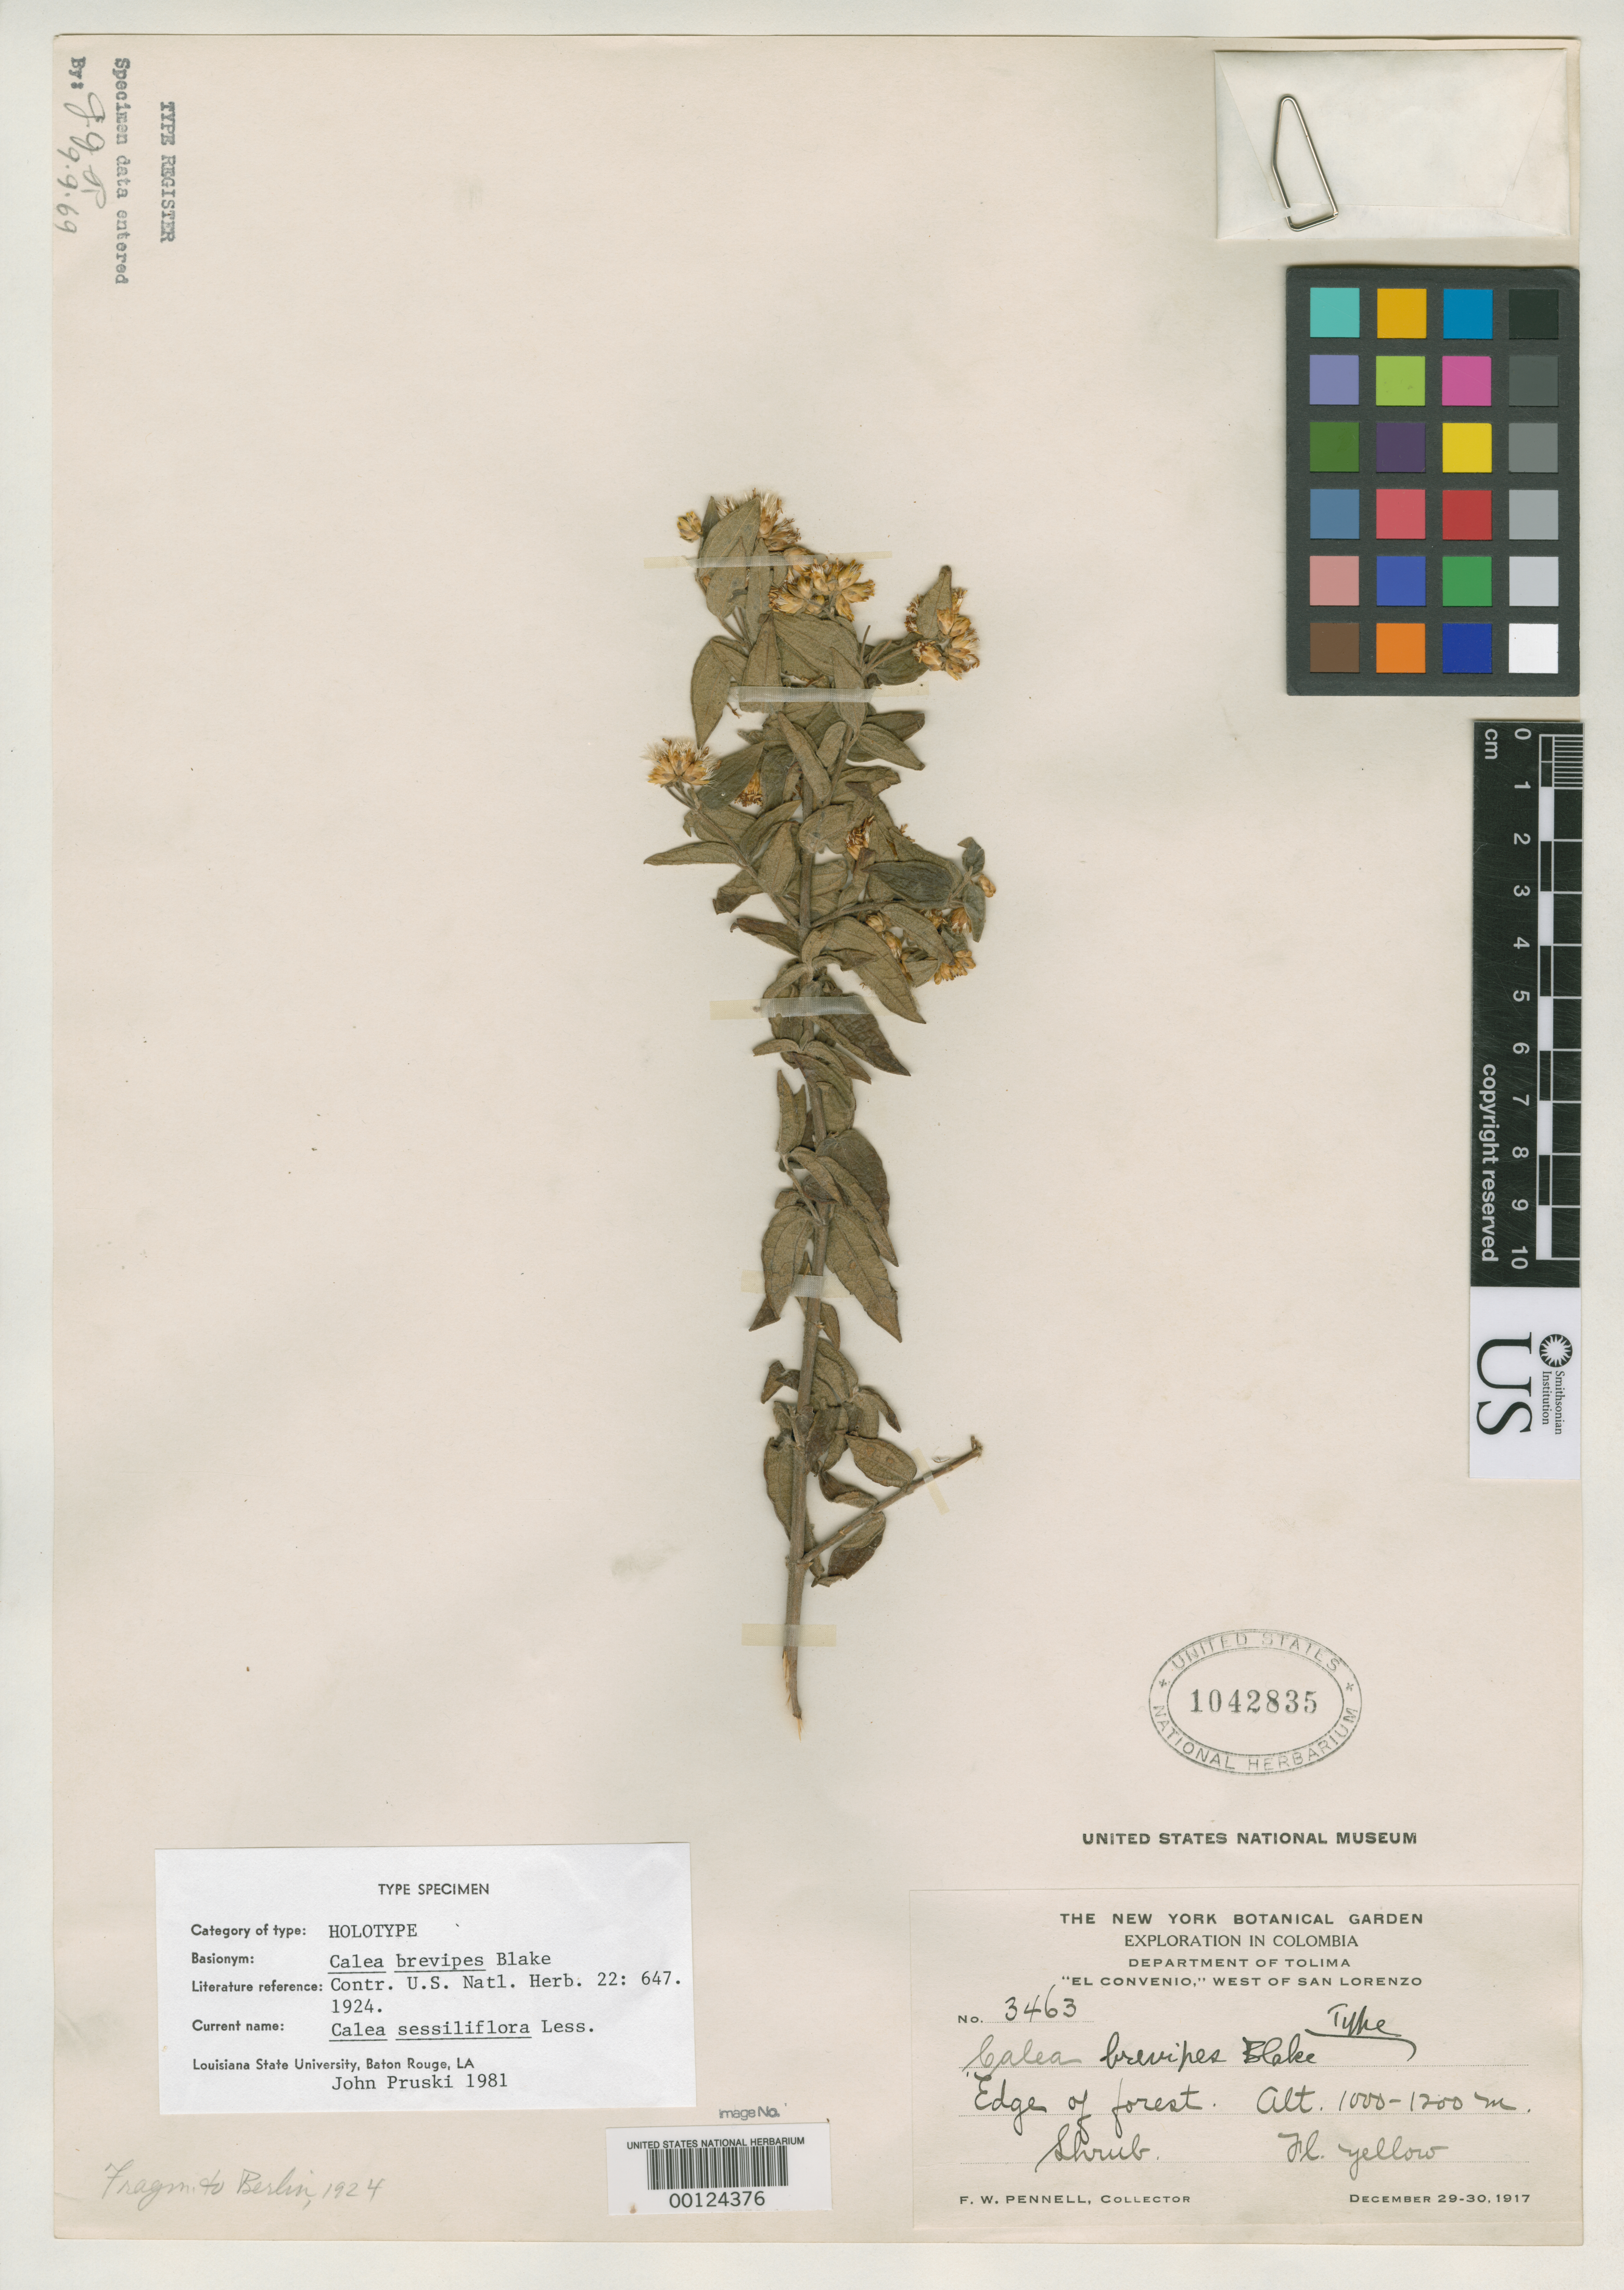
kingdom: Plantae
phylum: Tracheophyta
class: Magnoliopsida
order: Asterales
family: Asteraceae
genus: Calea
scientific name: Calea brevipes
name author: S.F. Blake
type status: Holotype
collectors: F. W. Pennell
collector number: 3463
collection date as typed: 29 Dec 1917 to 30 Dec 1917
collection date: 1917-12-29/1917-12-30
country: Colombia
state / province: Tolima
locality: "El Convenio", west of San Lorenzo.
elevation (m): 1000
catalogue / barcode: US 1042835